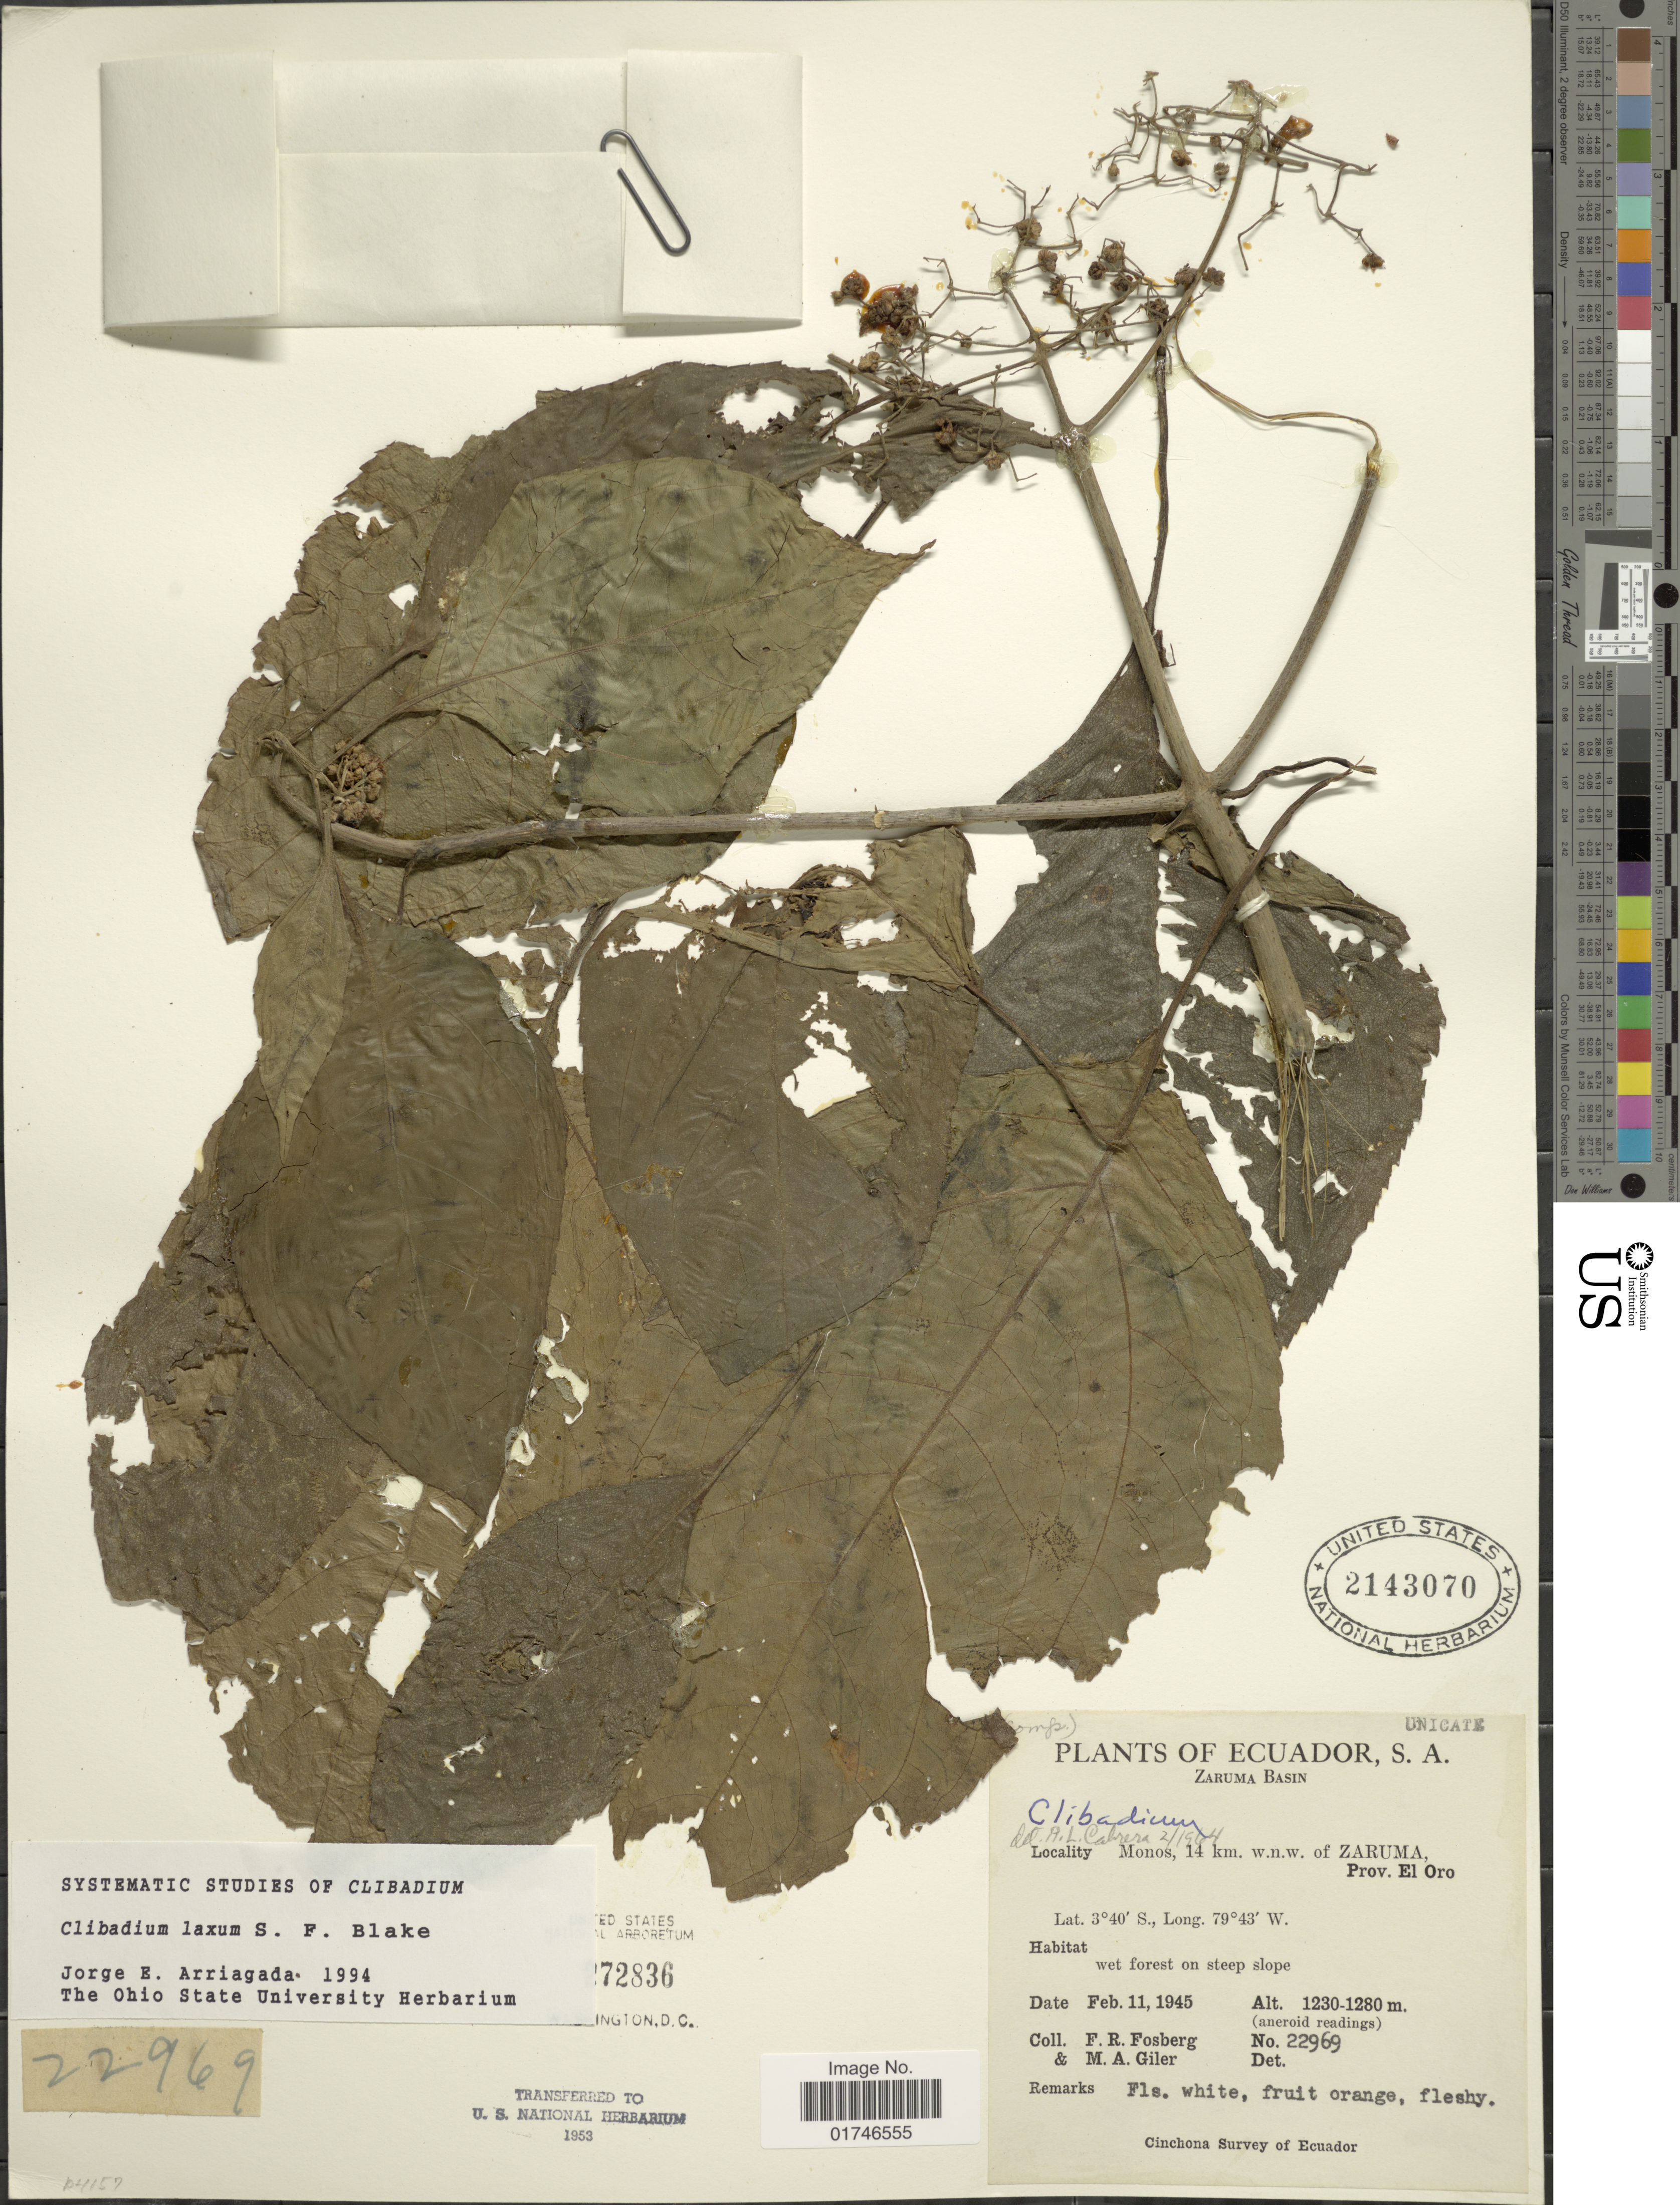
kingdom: Plantae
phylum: Tracheophyta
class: Magnoliopsida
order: Asterales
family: Asteraceae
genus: Clibadium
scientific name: Clibadium laxum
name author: S.F. Blake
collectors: F. R. Fosberg & M. Giler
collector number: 22969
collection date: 1945-02-11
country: Ecuador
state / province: El Oro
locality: Monos, 14 km. w.n.w. of Zaruma, Prov. El Oro.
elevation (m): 1230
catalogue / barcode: US 2143070